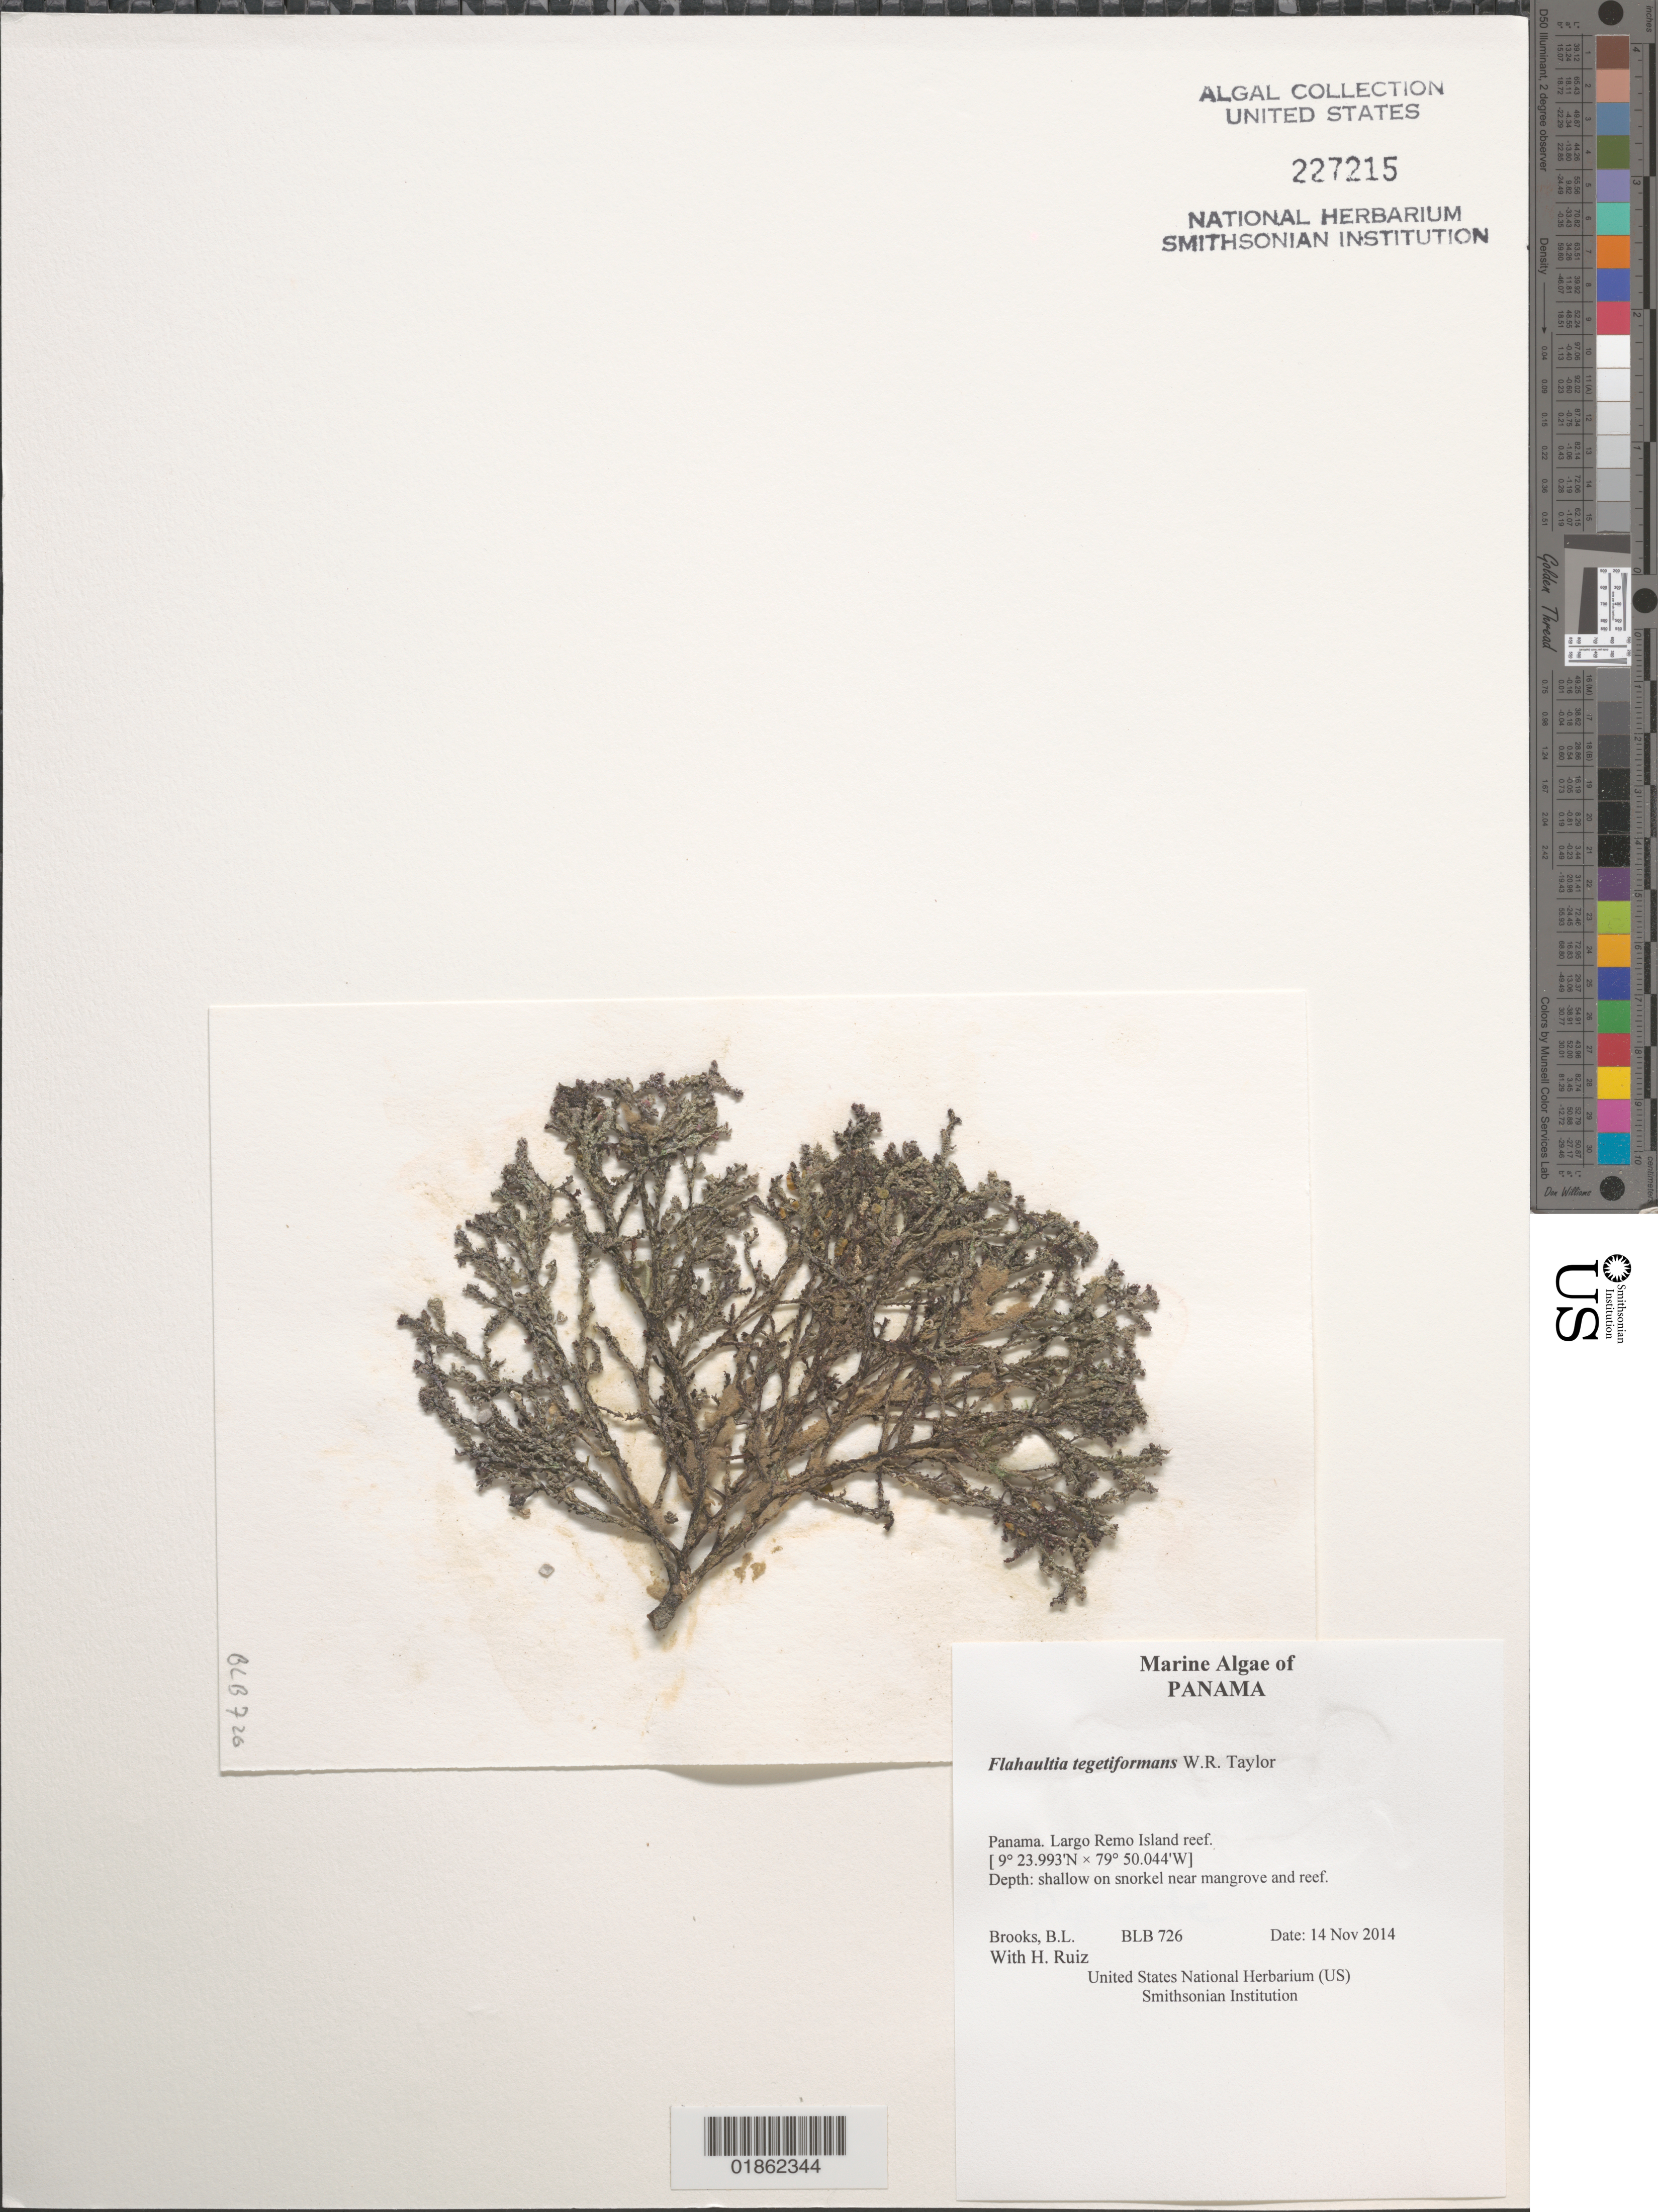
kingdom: Plantae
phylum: Rhodophyta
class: Florideophyceae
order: Gigartinales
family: Solieriaceae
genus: Flahaultia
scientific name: Flahaultia tegetiformans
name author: W.R. Taylor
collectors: B. Brooks & H. Ruiz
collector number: BLB726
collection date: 2014-11-14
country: Panama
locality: Largo Remo Island reef.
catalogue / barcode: US 227215